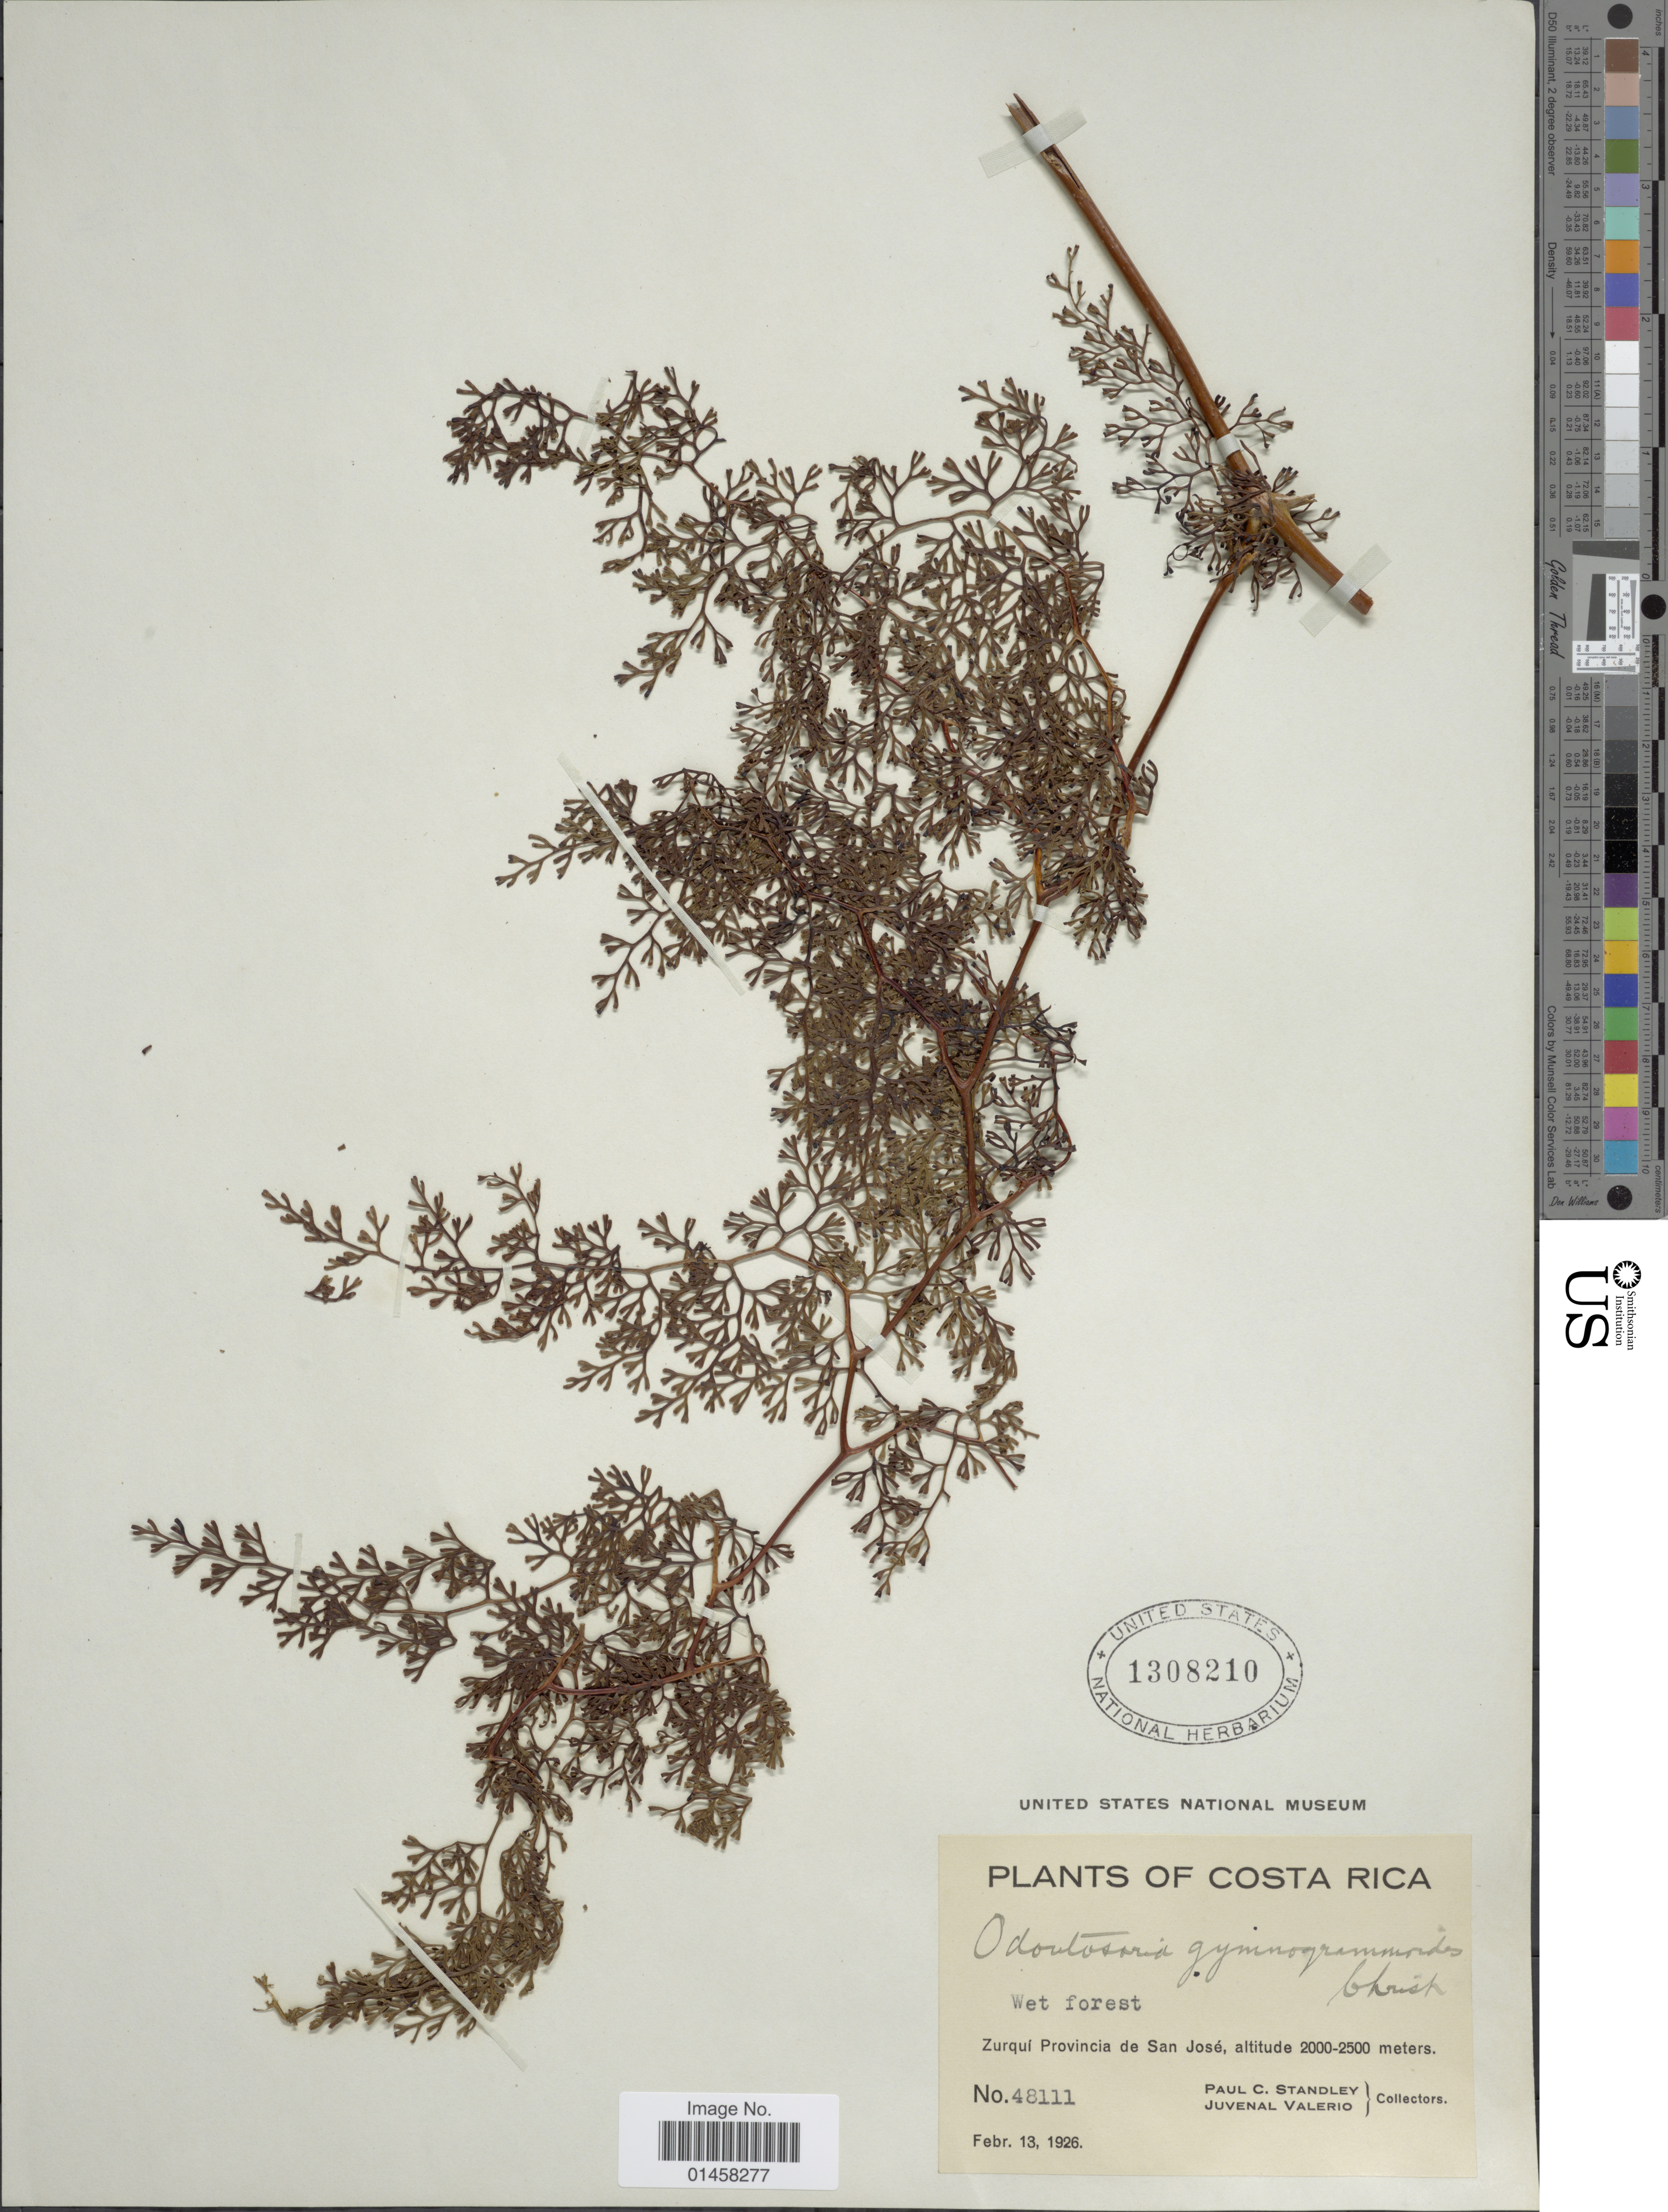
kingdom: Plantae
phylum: Tracheophyta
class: Polypodiopsida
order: Polypodiales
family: Lindsaeaceae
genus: Odontosoria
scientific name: Odontosoria gymnogrammoides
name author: Christ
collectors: P. C. Standley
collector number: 48111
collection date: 1926-02-13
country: Costa Rica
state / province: San José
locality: Zurquí Provincia de San José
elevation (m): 2000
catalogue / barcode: US 1308210